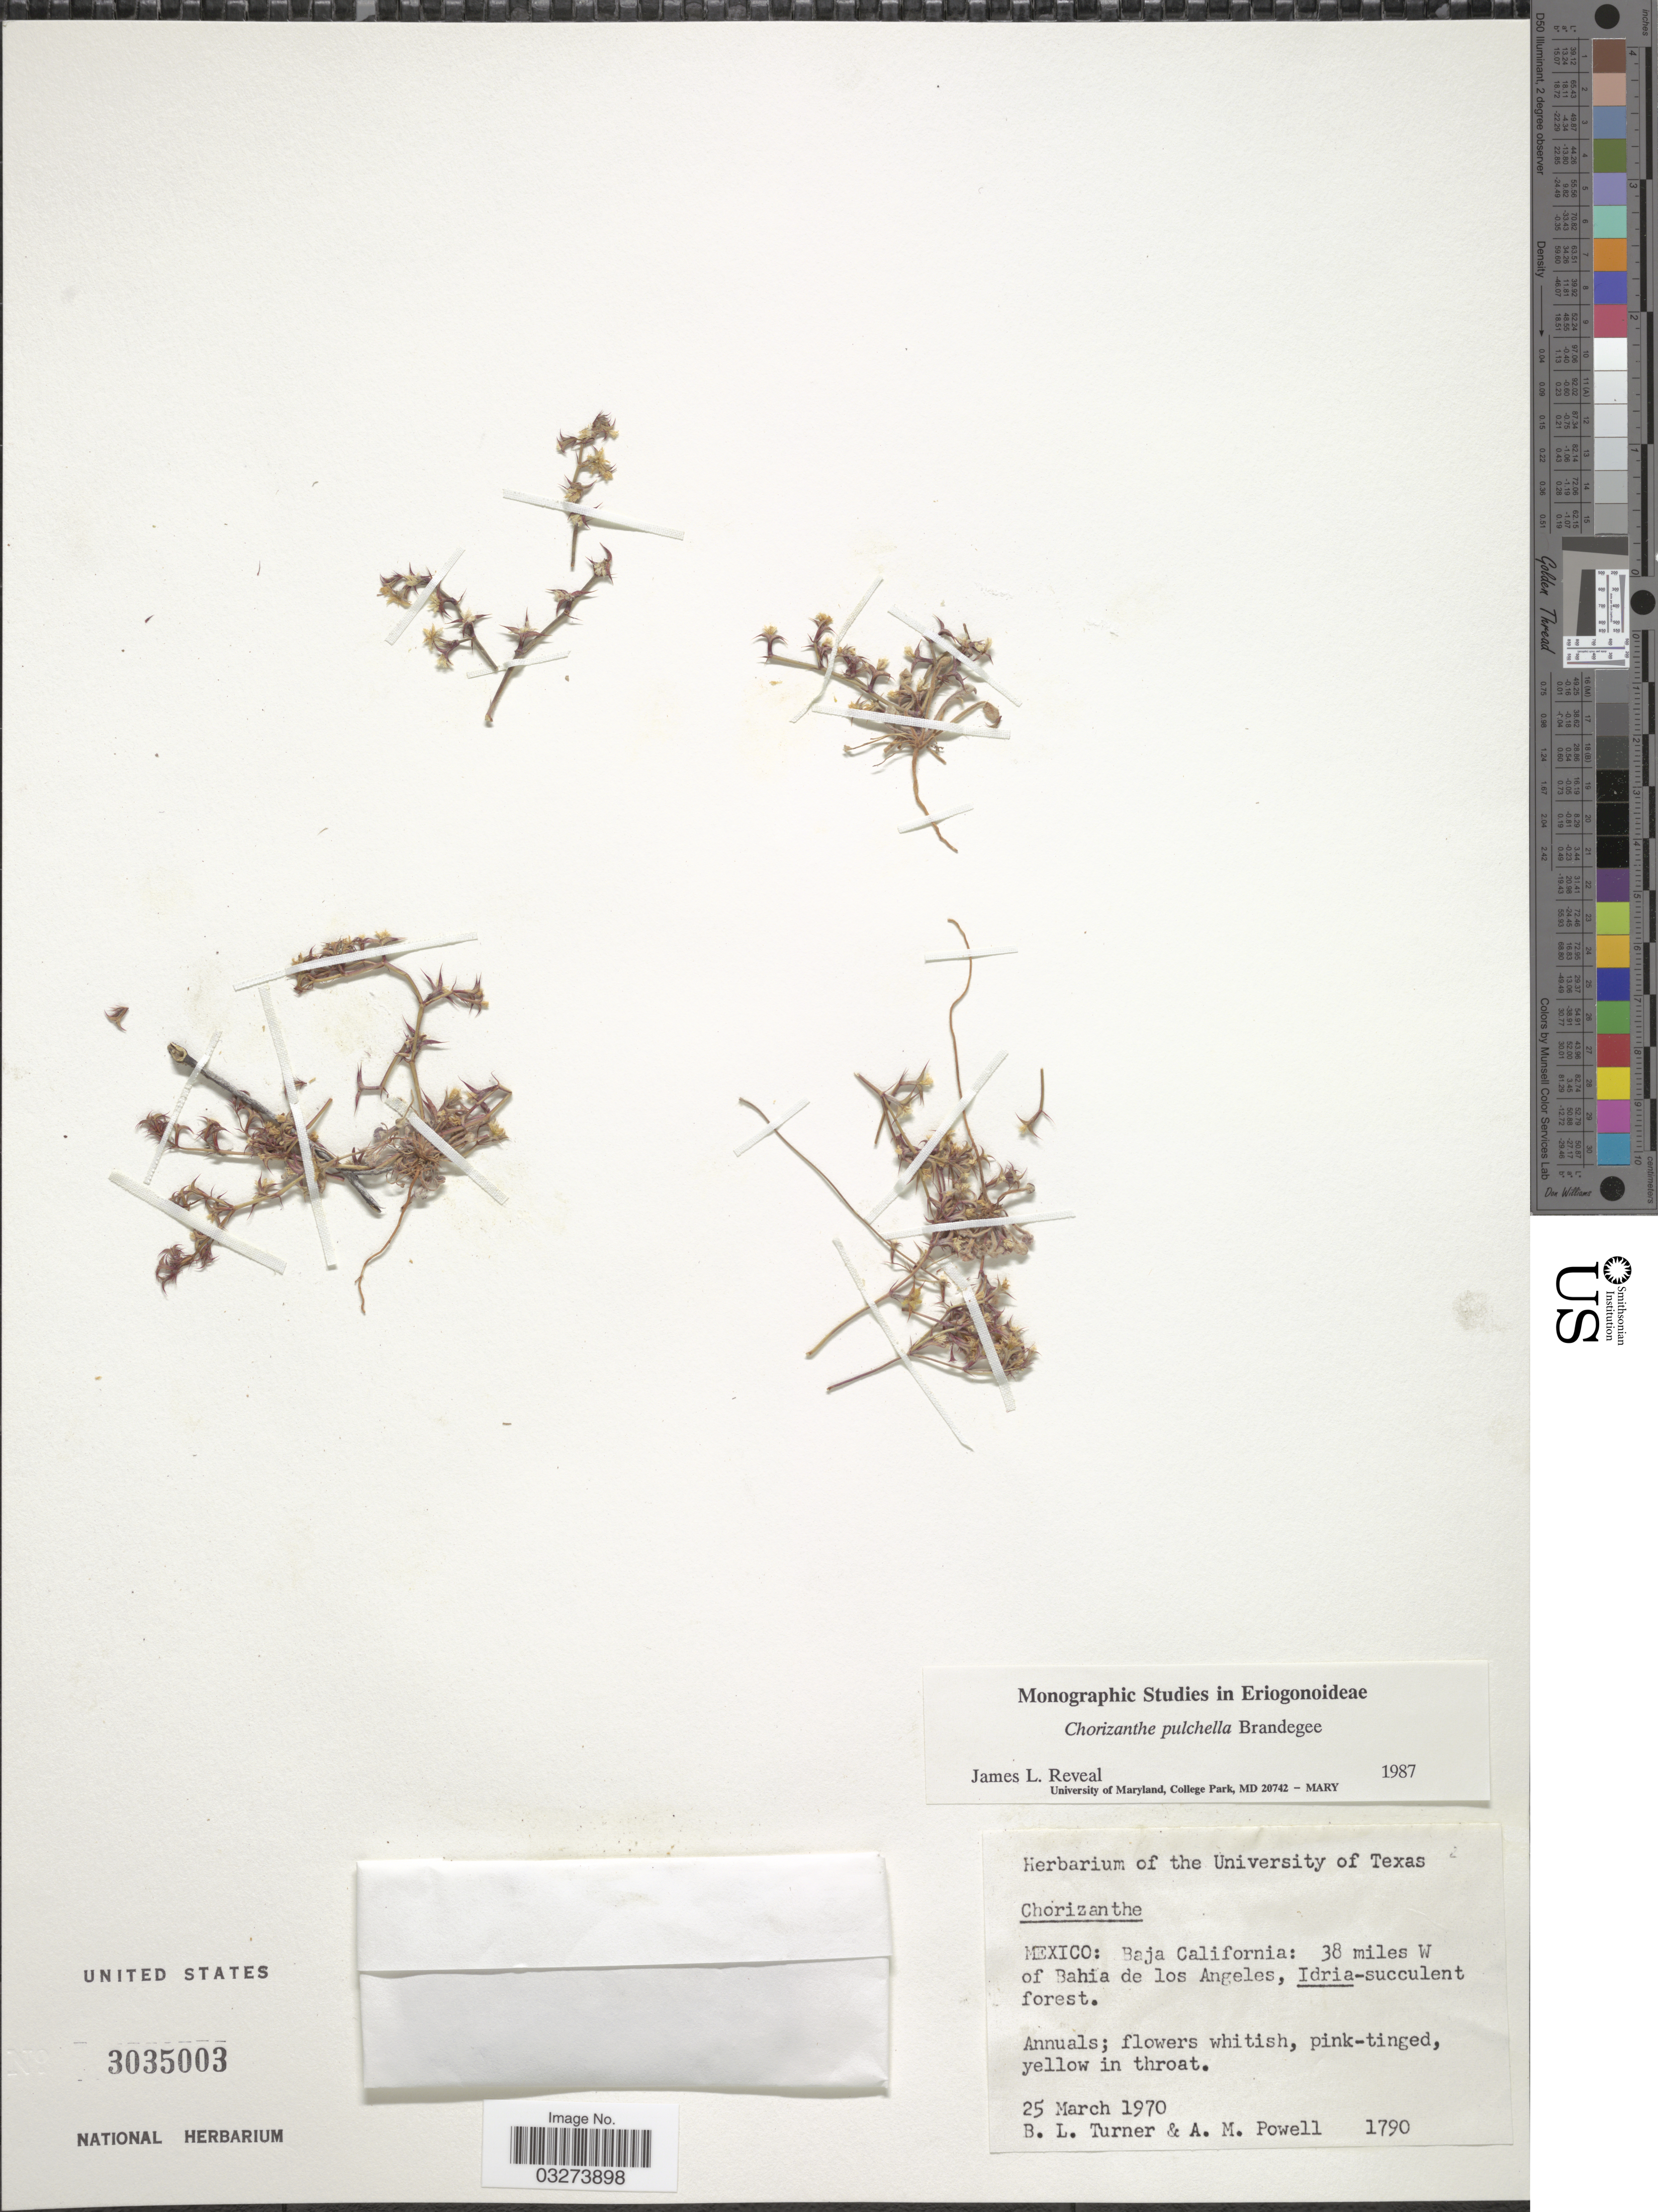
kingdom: Plantae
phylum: Tracheophyta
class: Magnoliopsida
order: Caryophyllales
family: Polygonaceae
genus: Chorizanthe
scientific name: Chorizanthe pulchella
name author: Brandegee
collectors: B. L. Turner & A. M. Powell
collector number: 1790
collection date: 1970-03-25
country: Mexico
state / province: Baja California Norte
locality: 38 miles W of Bahia de los Angeles.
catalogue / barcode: US 3035003